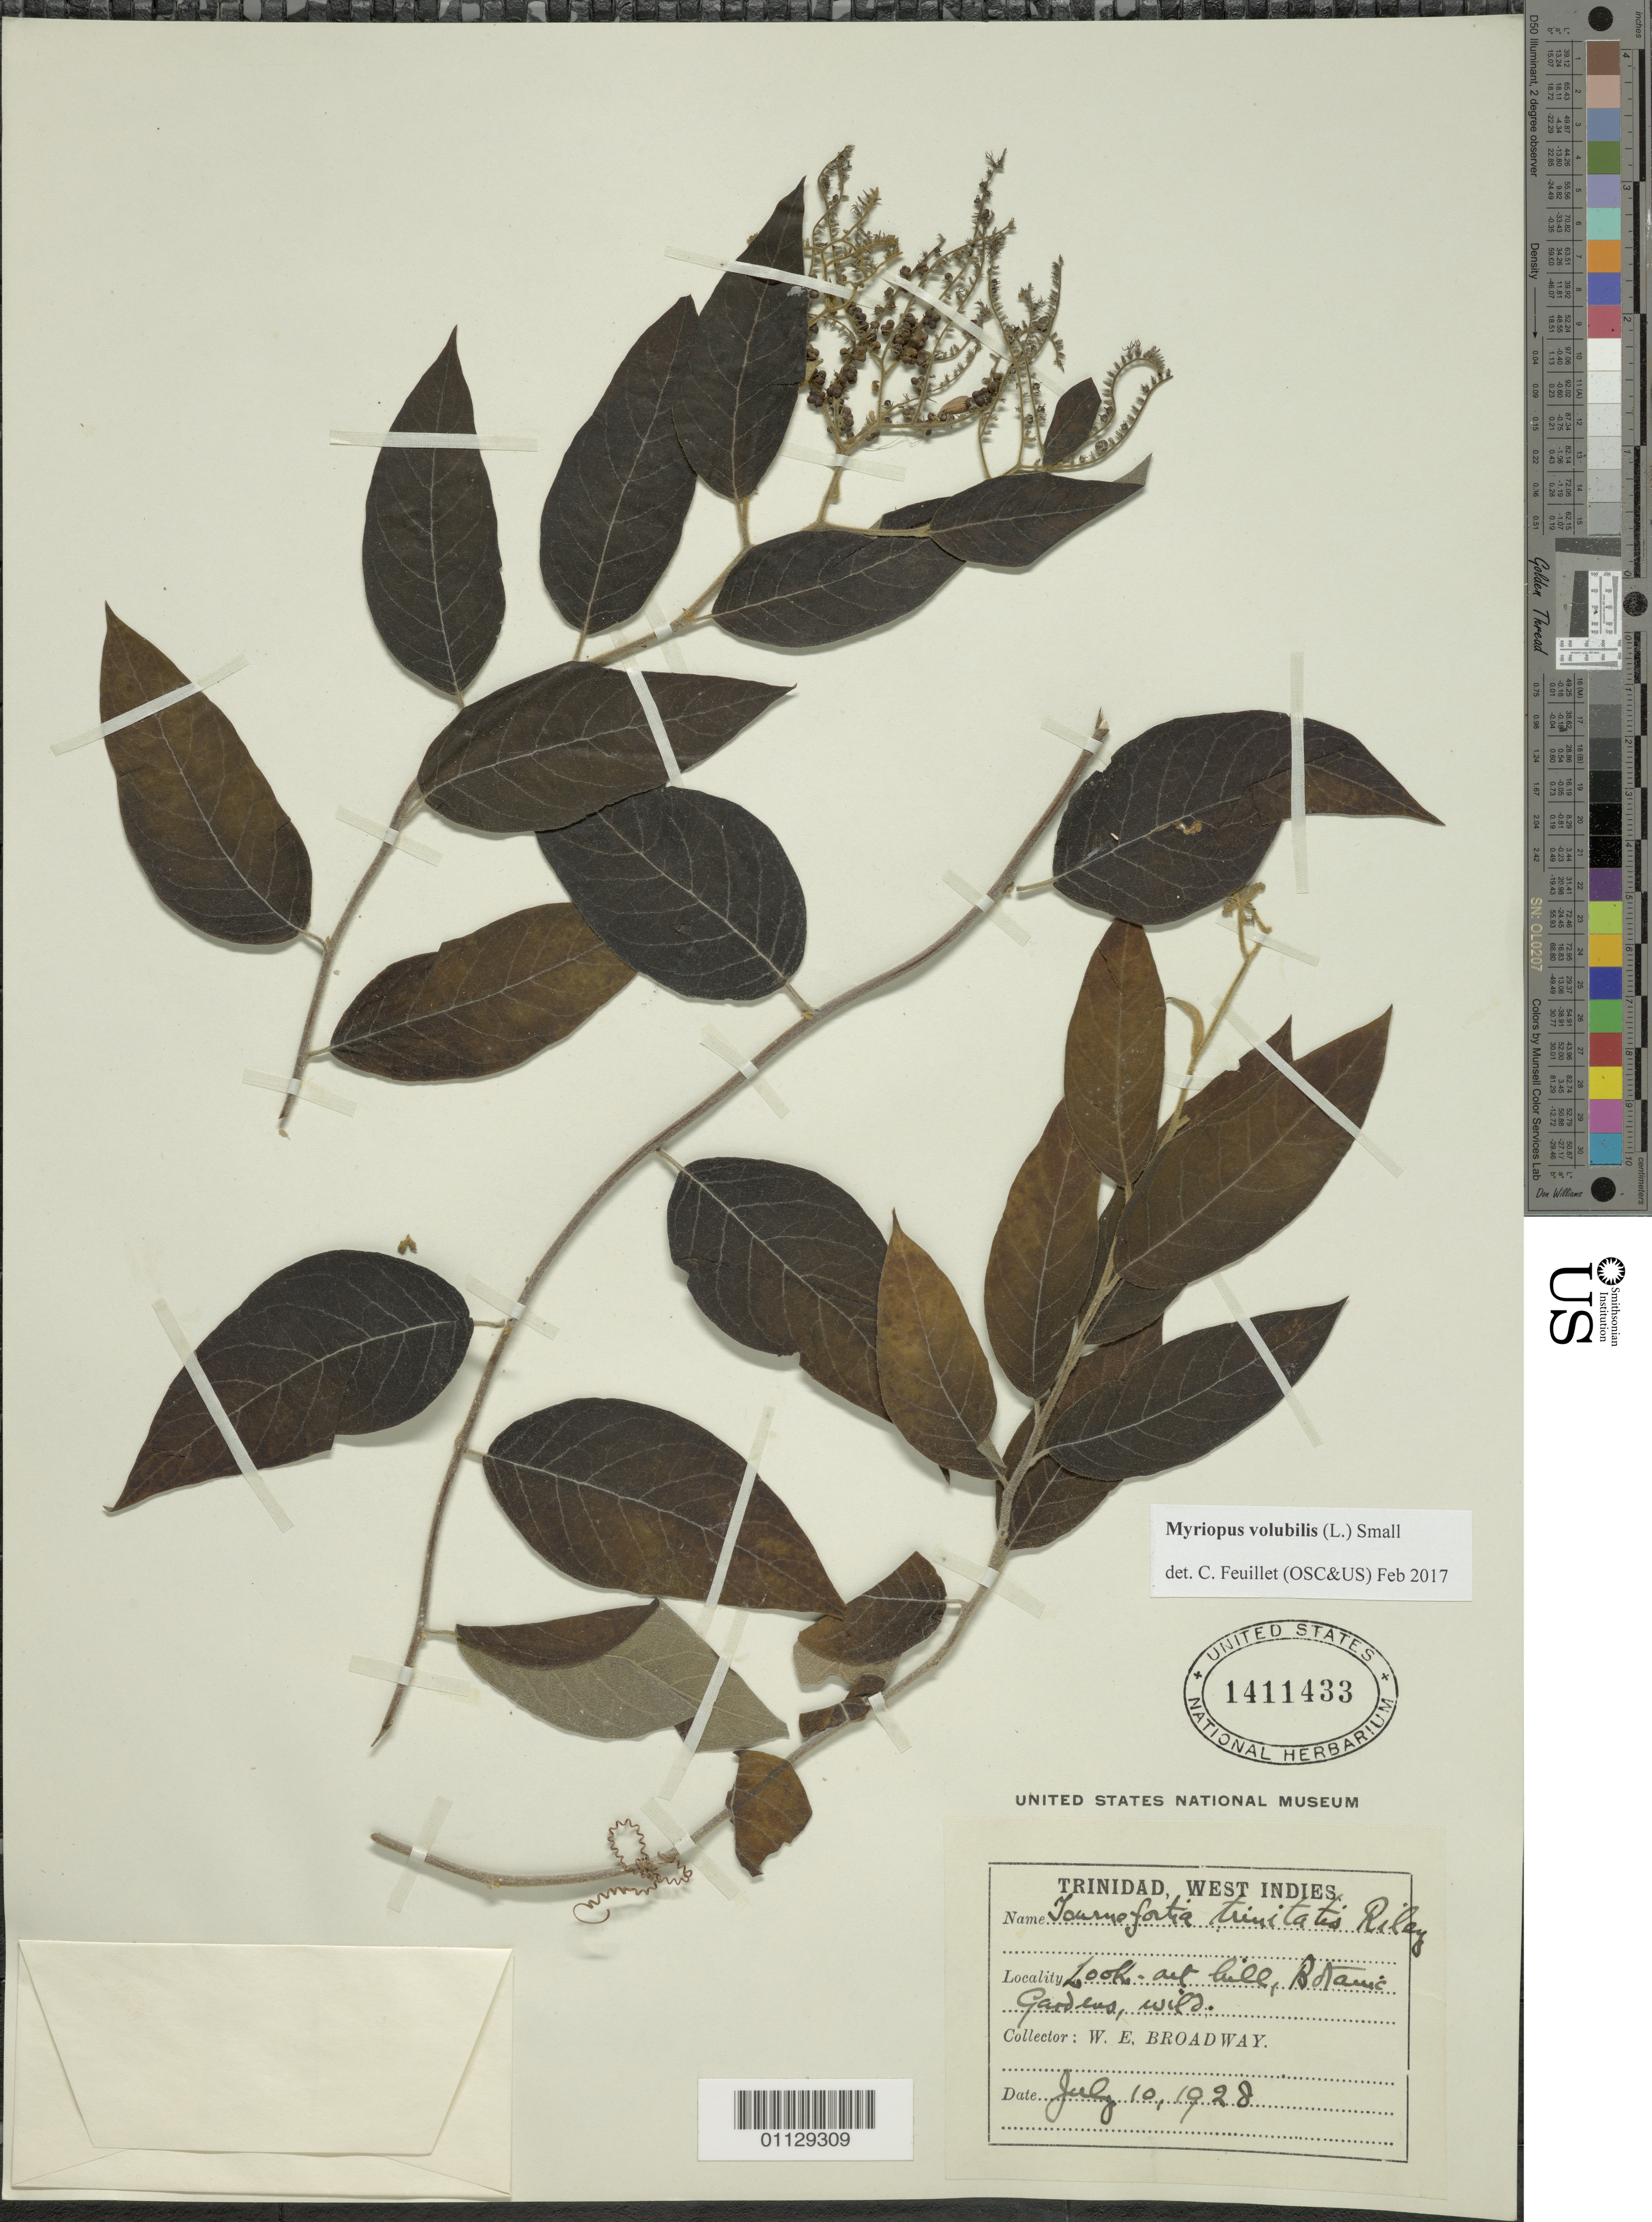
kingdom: Plantae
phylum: Tracheophyta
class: Magnoliopsida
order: Boraginales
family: Heliotropiaceae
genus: Myriopus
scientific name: Myriopus volubilis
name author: (L.) Small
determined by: Feuillet, C.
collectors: W. E. Broadway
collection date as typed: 10 Jun 1928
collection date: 1928-06-10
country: Trinidad and Tobago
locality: Look-art Hill, Botanic garden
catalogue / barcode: US 1411433